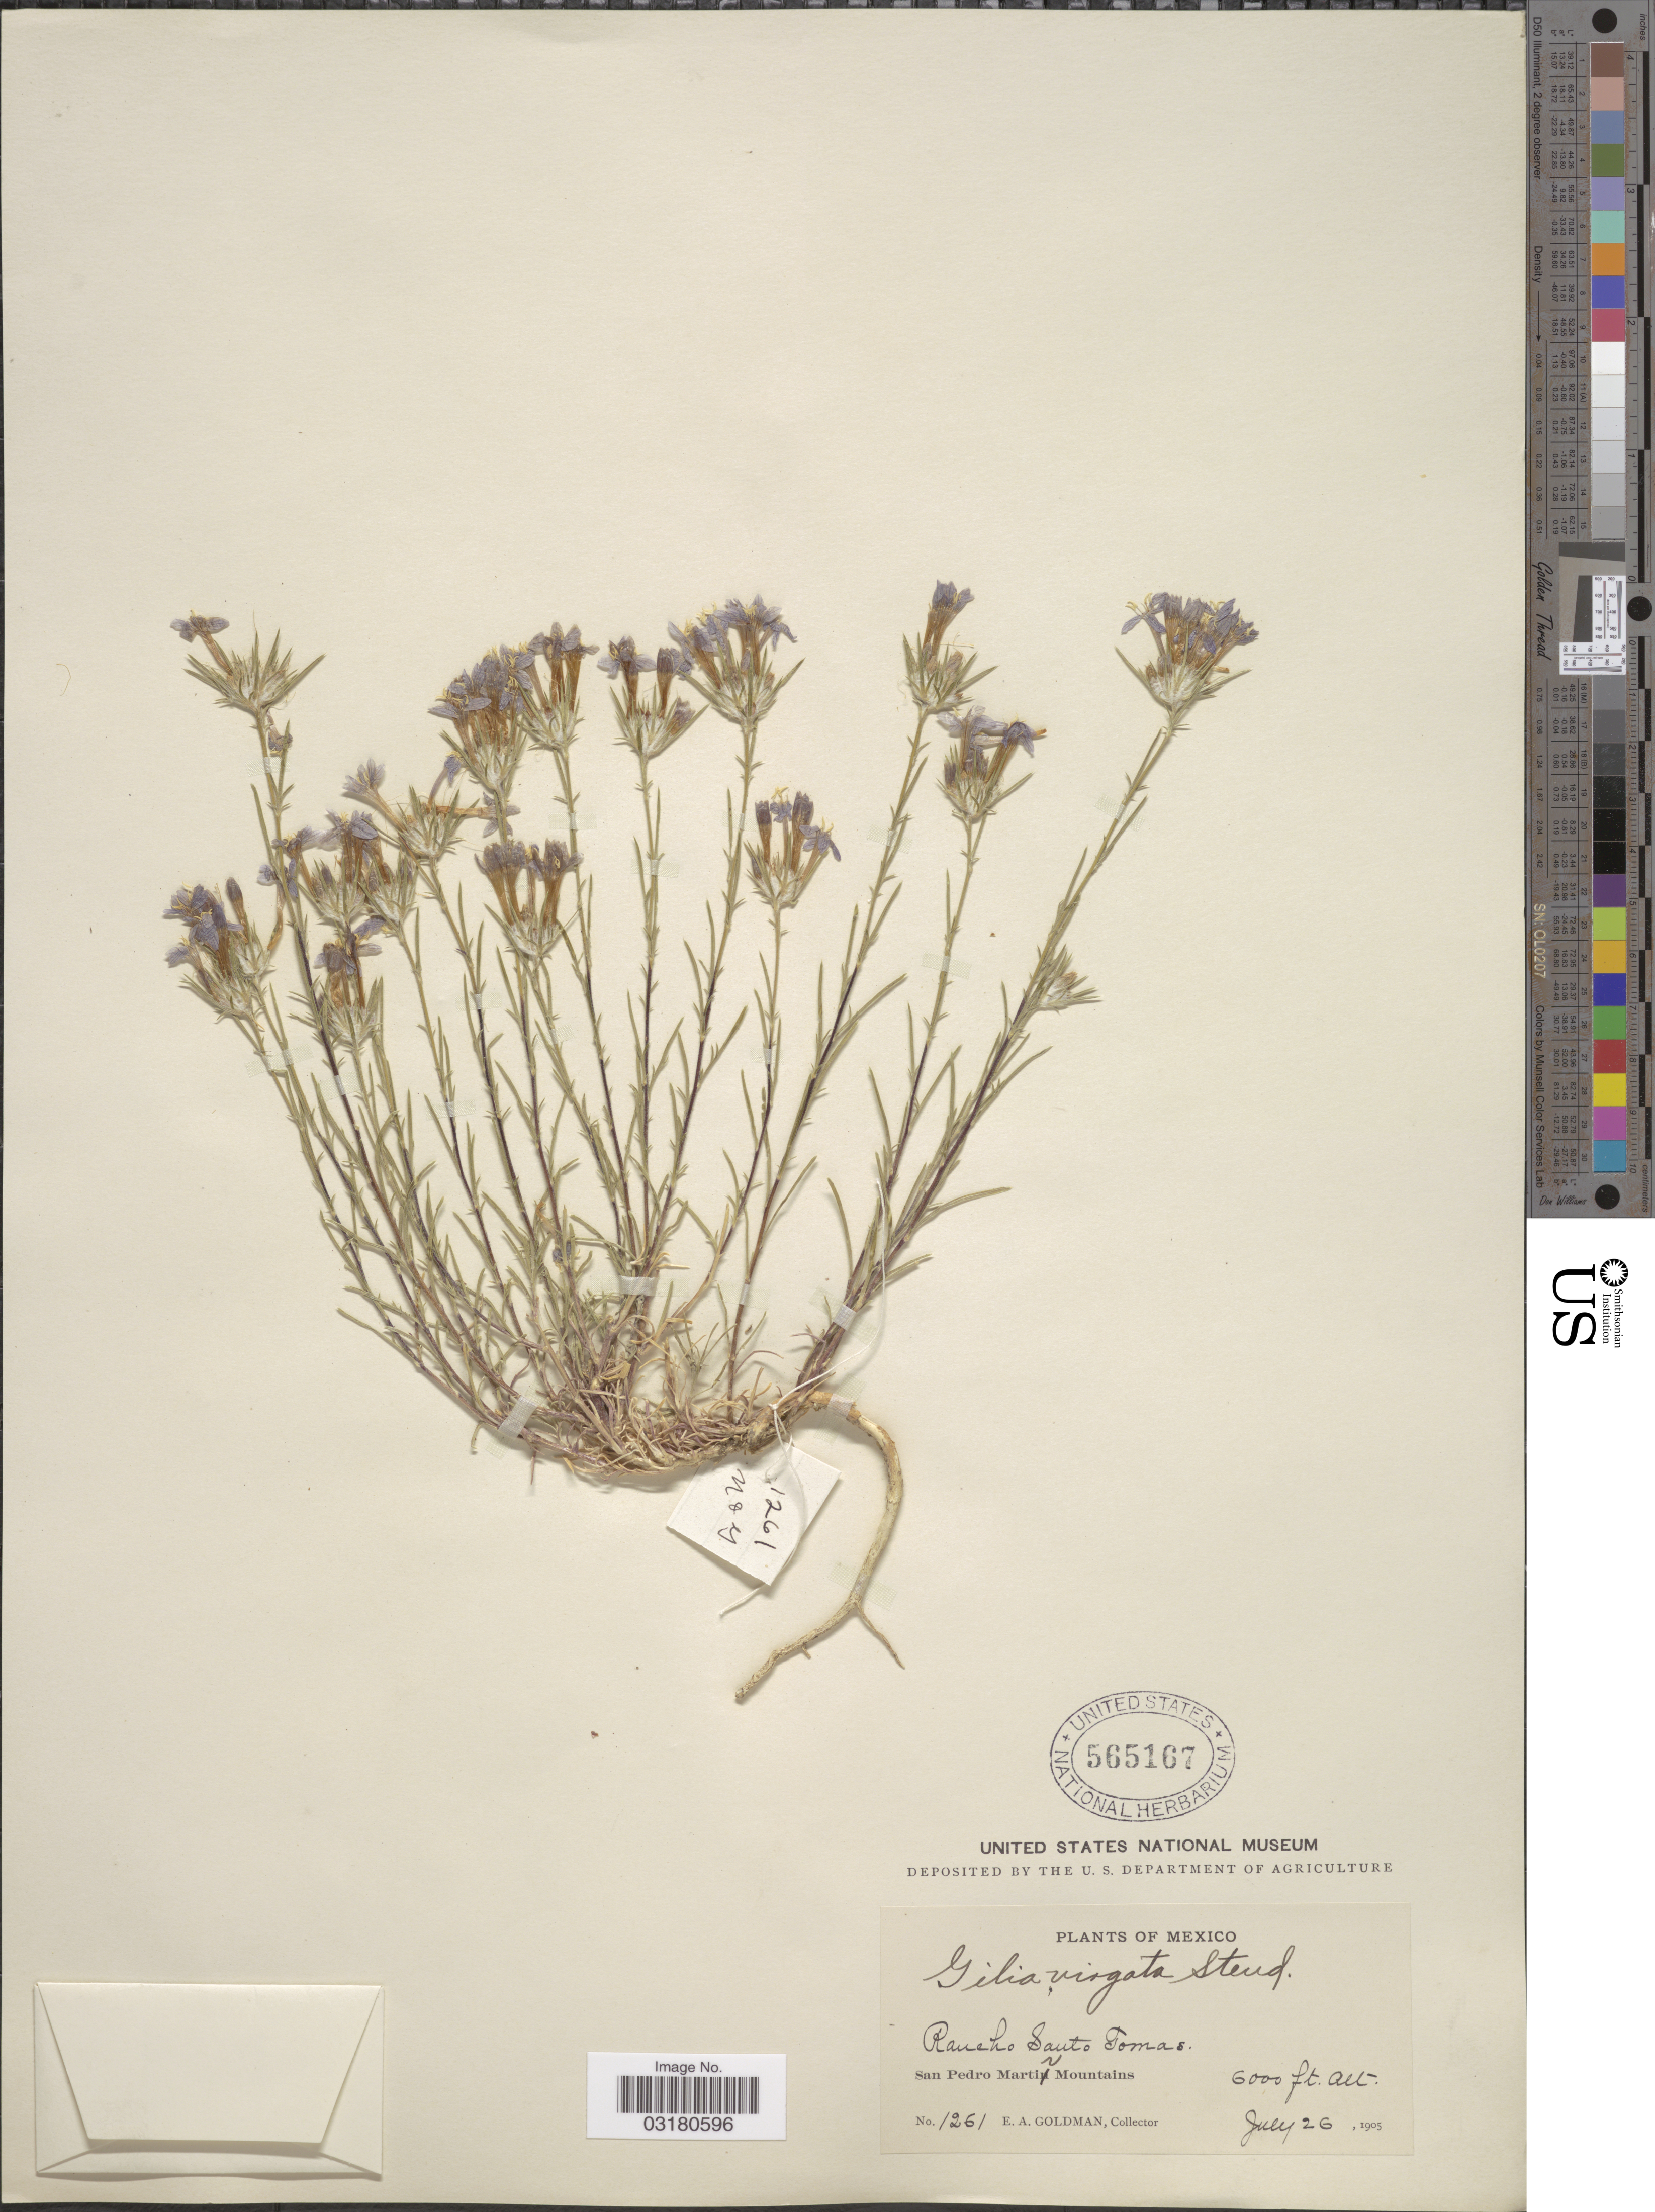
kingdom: Plantae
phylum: Tracheophyta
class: Magnoliopsida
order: Ericales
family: Polemoniaceae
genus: Eriastrum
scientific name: Eriastrum virgatum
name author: (Benth.) H. Mason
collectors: E. A. Goldman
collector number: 1261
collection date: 1905-07-26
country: Mexico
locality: Rancho Santo Tomas. San Pedro Martir Mountains.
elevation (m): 1829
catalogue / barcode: US 565167